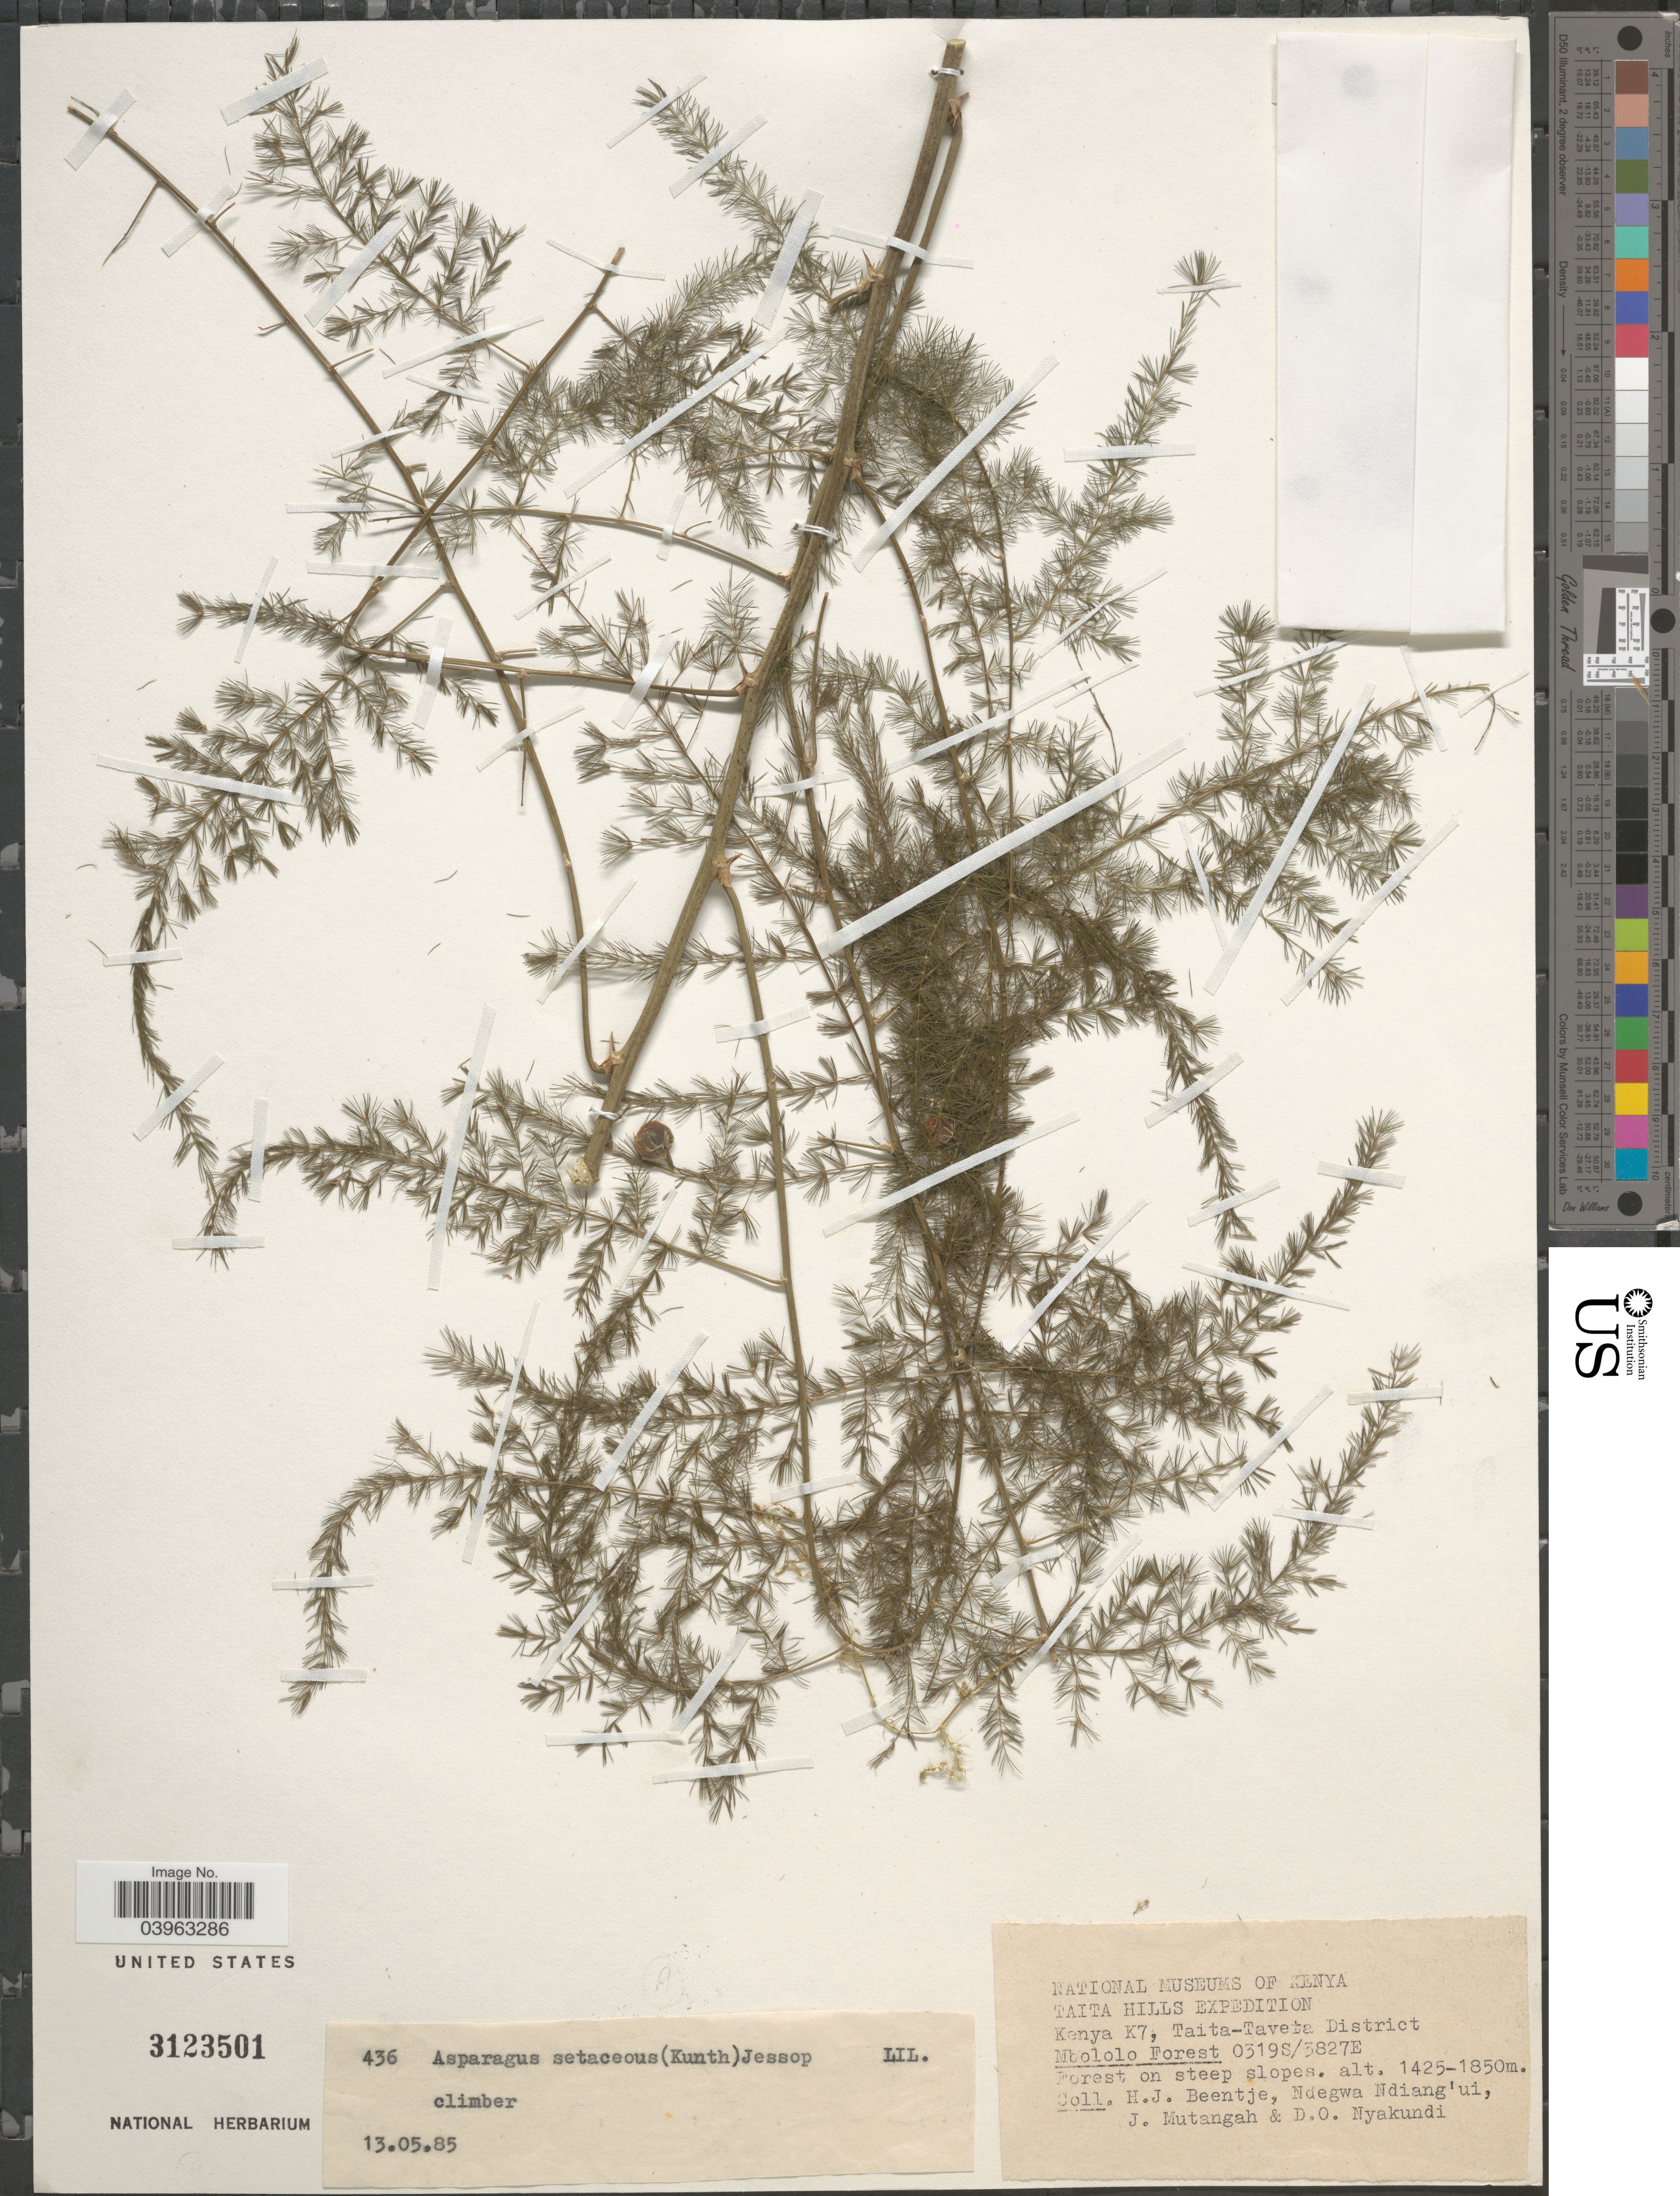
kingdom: Plantae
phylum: Tracheophyta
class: Liliopsida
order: Asparagales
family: Asparagaceae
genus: Asparagus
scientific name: Asparagus setaceus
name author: (Kunth) Jessop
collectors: H. J. Beentje, Ndegwa Ndiang'ui, J. Mutangah & D. Nyakundi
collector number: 436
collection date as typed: Transcribed d/m/y: 13/5/85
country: Kenya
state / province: Taita Taveta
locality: Kenya K7, Taita-Taveta District. Mbololo Forest.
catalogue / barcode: US 3123501